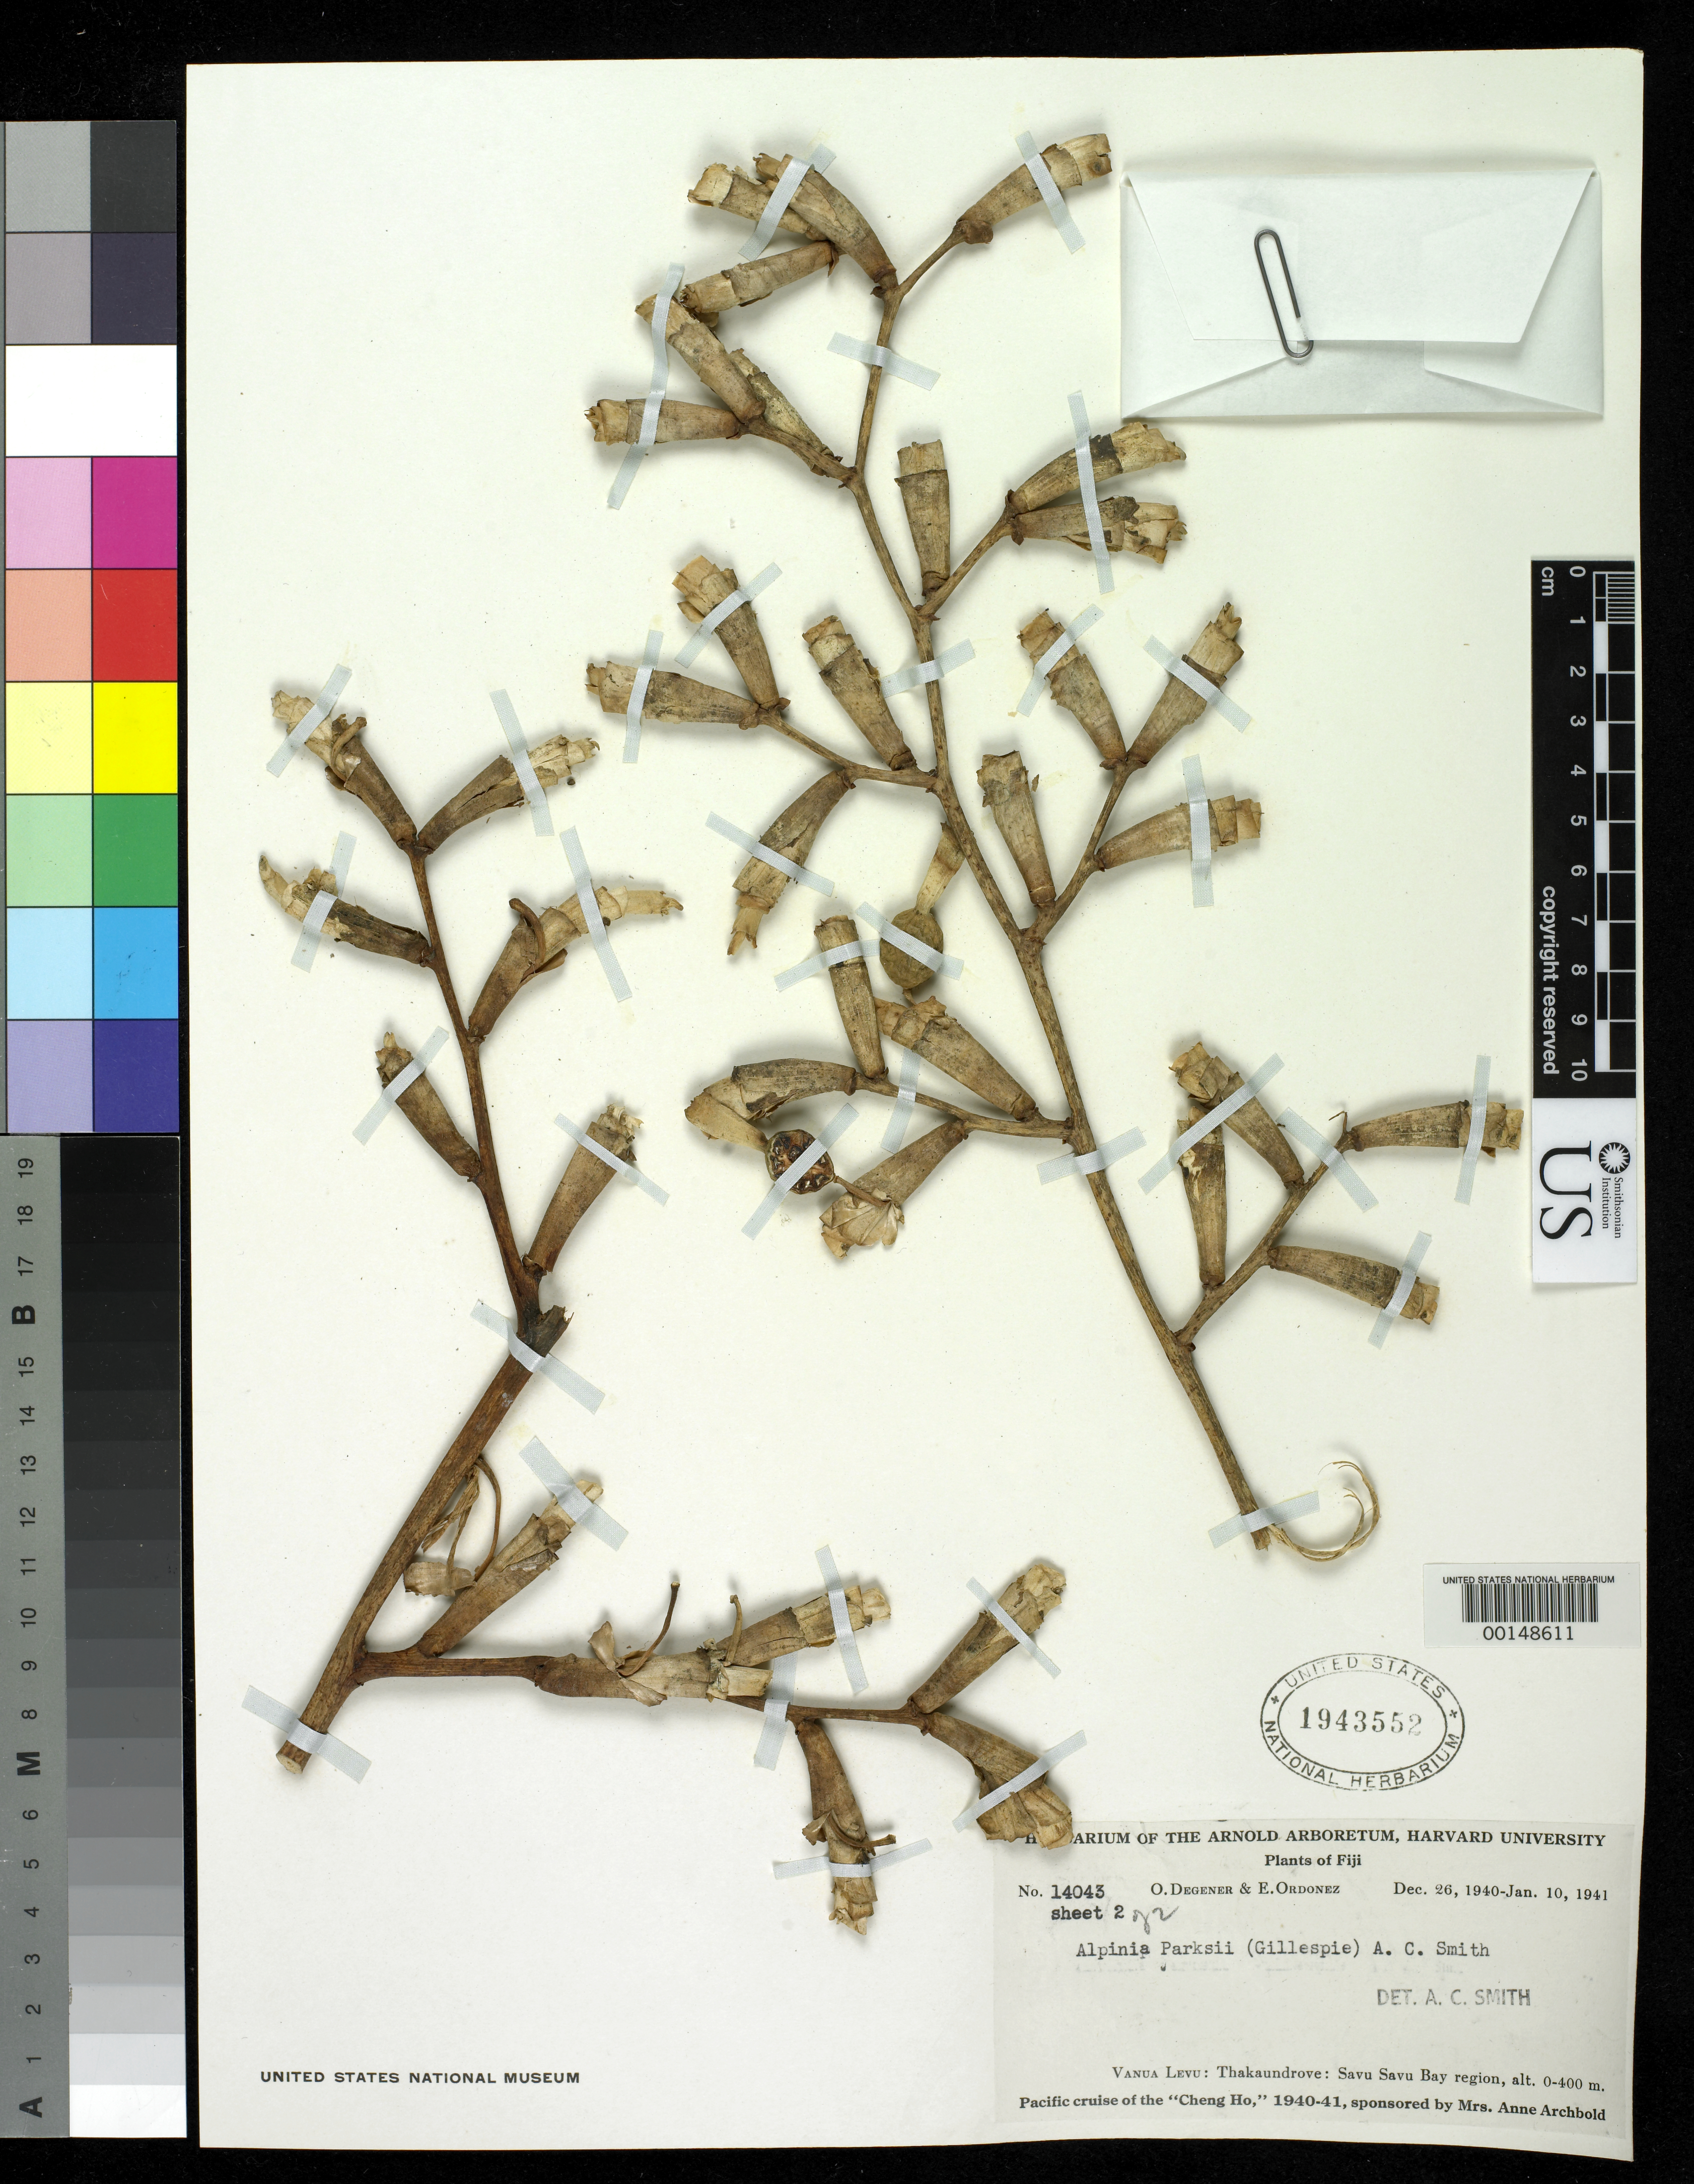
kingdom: Plantae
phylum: Tracheophyta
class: Liliopsida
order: Zingiberales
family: Zingiberaceae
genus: Alpinia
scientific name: Alpinia parksii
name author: (Gillespie) A.C. Sm.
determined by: Smith, A. C.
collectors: O. Degener & E. Ordonez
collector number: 14043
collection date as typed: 26 Dec 1940 to 10 Jan 1941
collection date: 1940-12-26/1941-01-10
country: Fiji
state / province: Northern Division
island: Vanua Levu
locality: Vatunivuamonde mt, thakaundrove, savu savu bay region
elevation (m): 0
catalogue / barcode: US 1943552